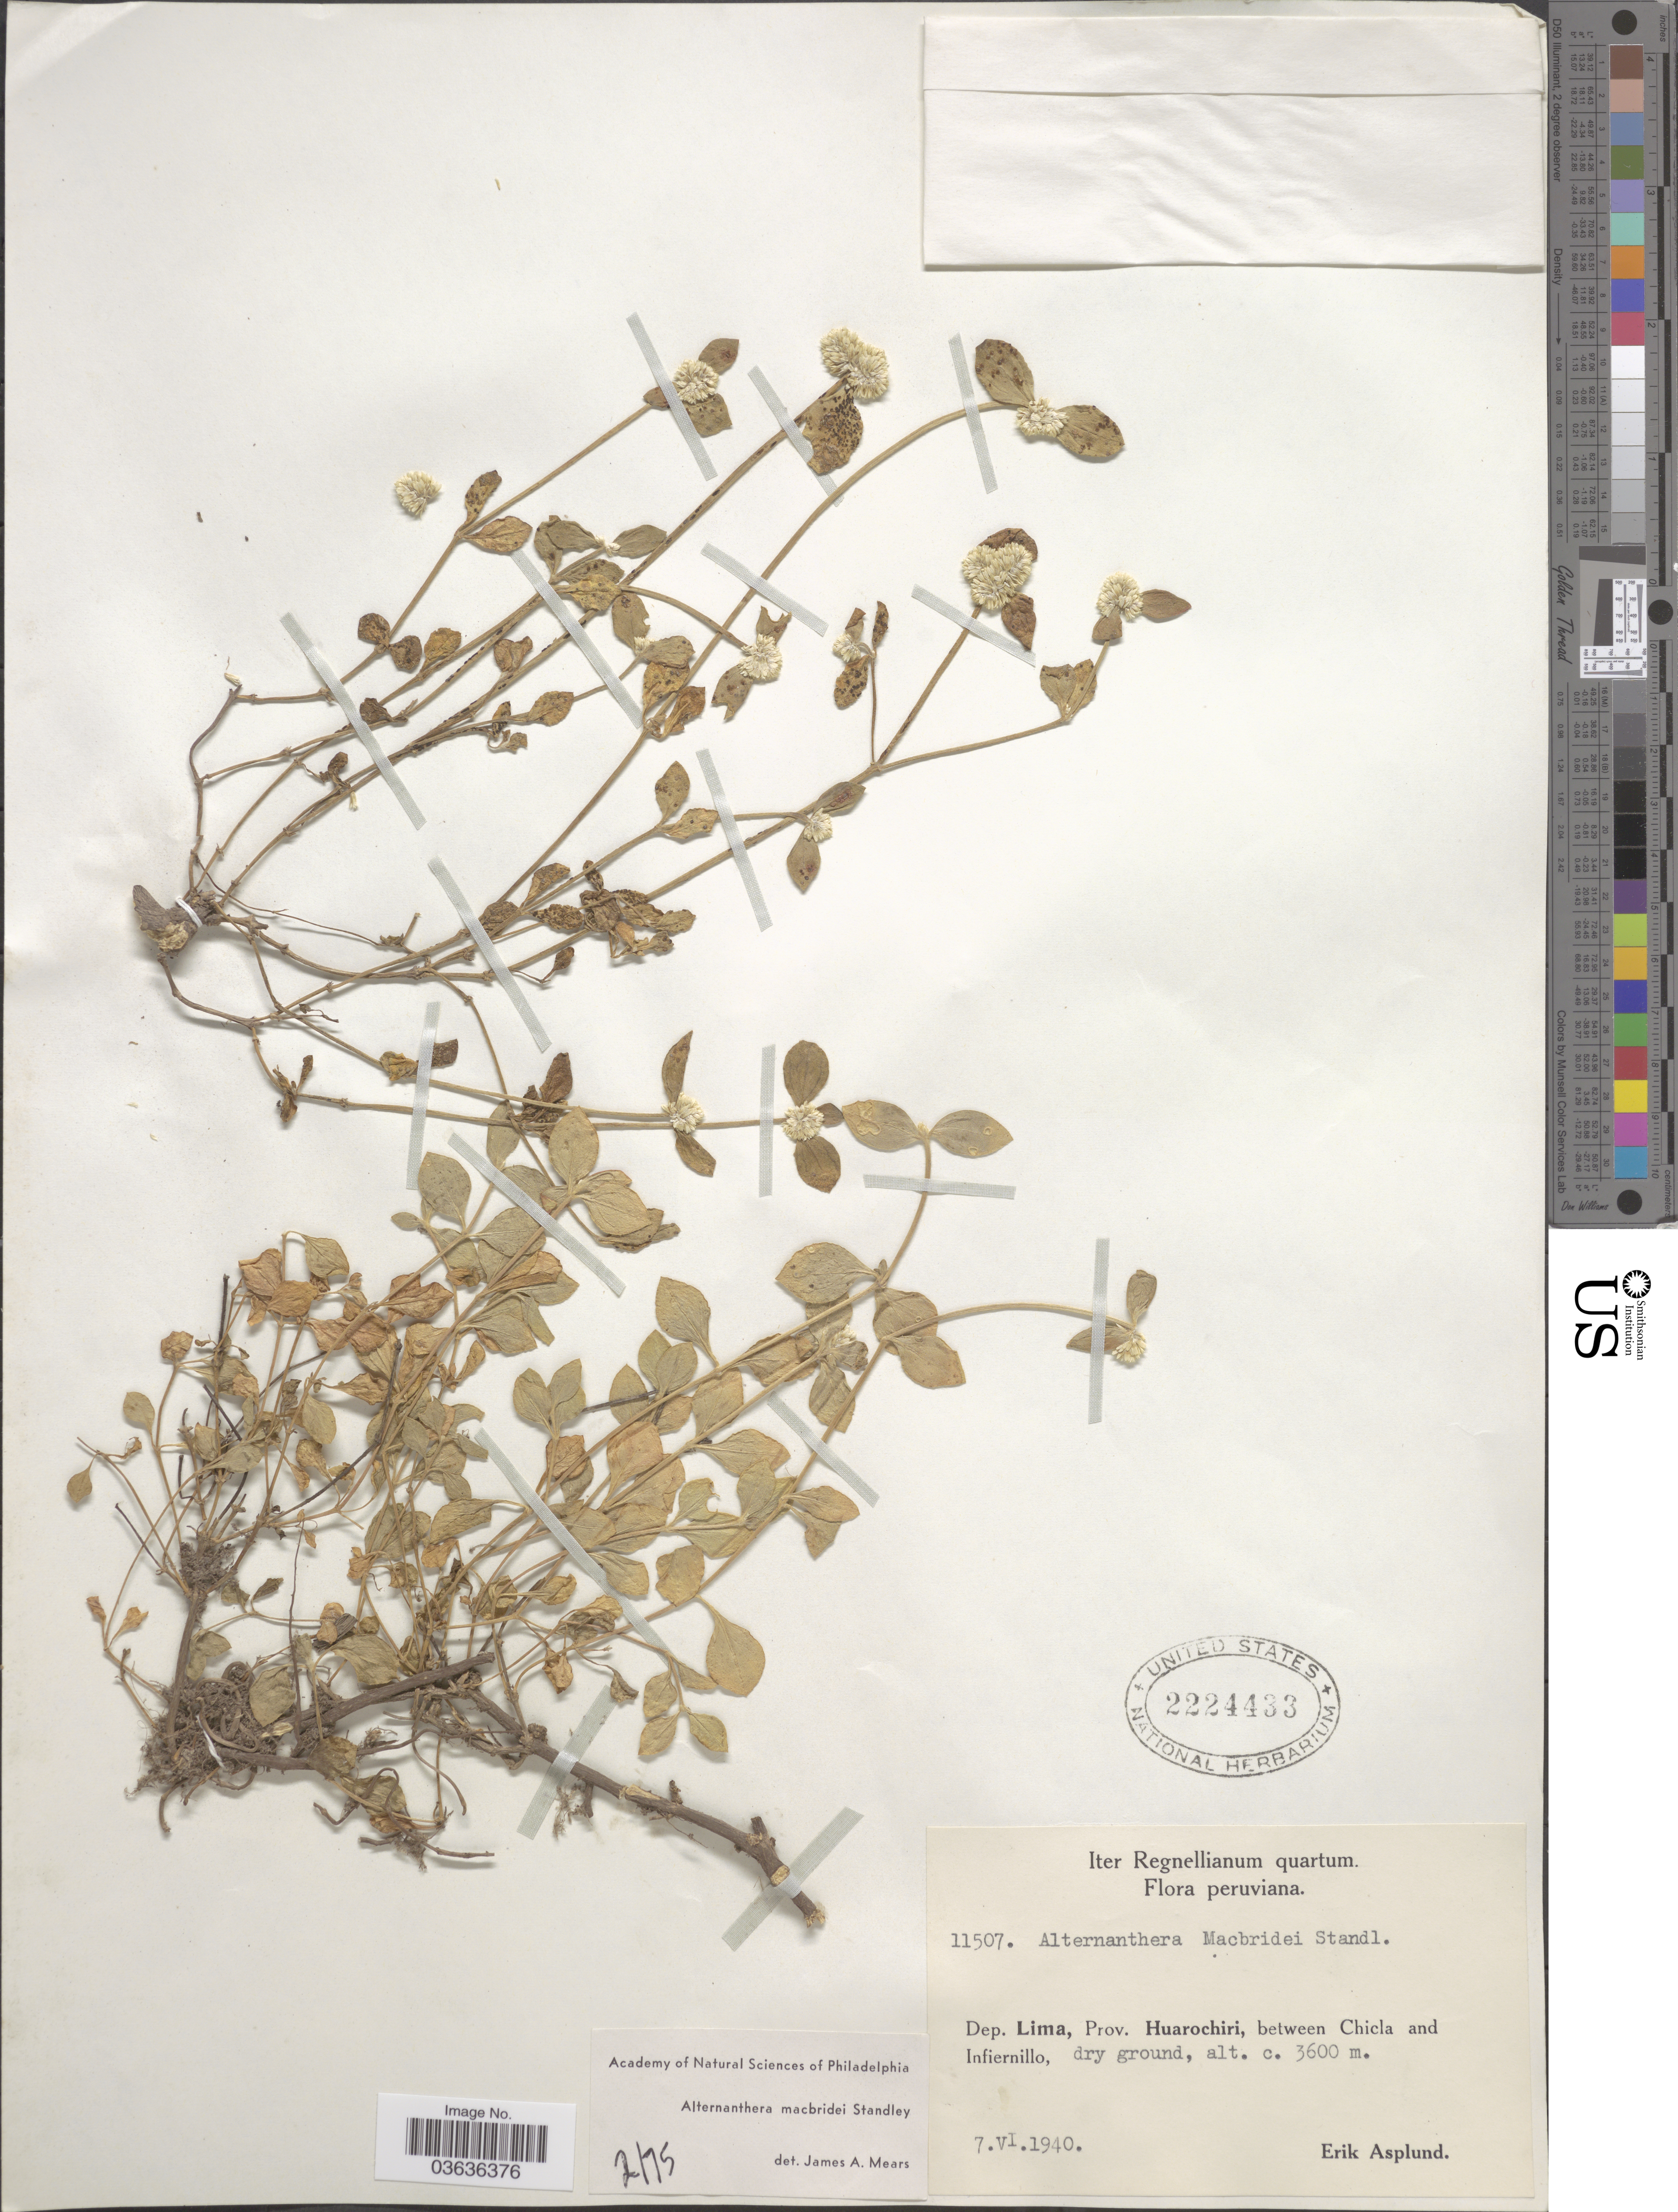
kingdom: Plantae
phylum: Tracheophyta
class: Magnoliopsida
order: Caryophyllales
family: Amaranthaceae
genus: Alternanthera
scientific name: Alternanthera macbridei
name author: Standl.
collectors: E. Asplund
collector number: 11507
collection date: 1940-06-07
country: Peru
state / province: Lima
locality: Dep. Lima, Prov. Huarochiri, between Chicla and Infiernillo.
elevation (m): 3600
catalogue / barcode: US 2224433